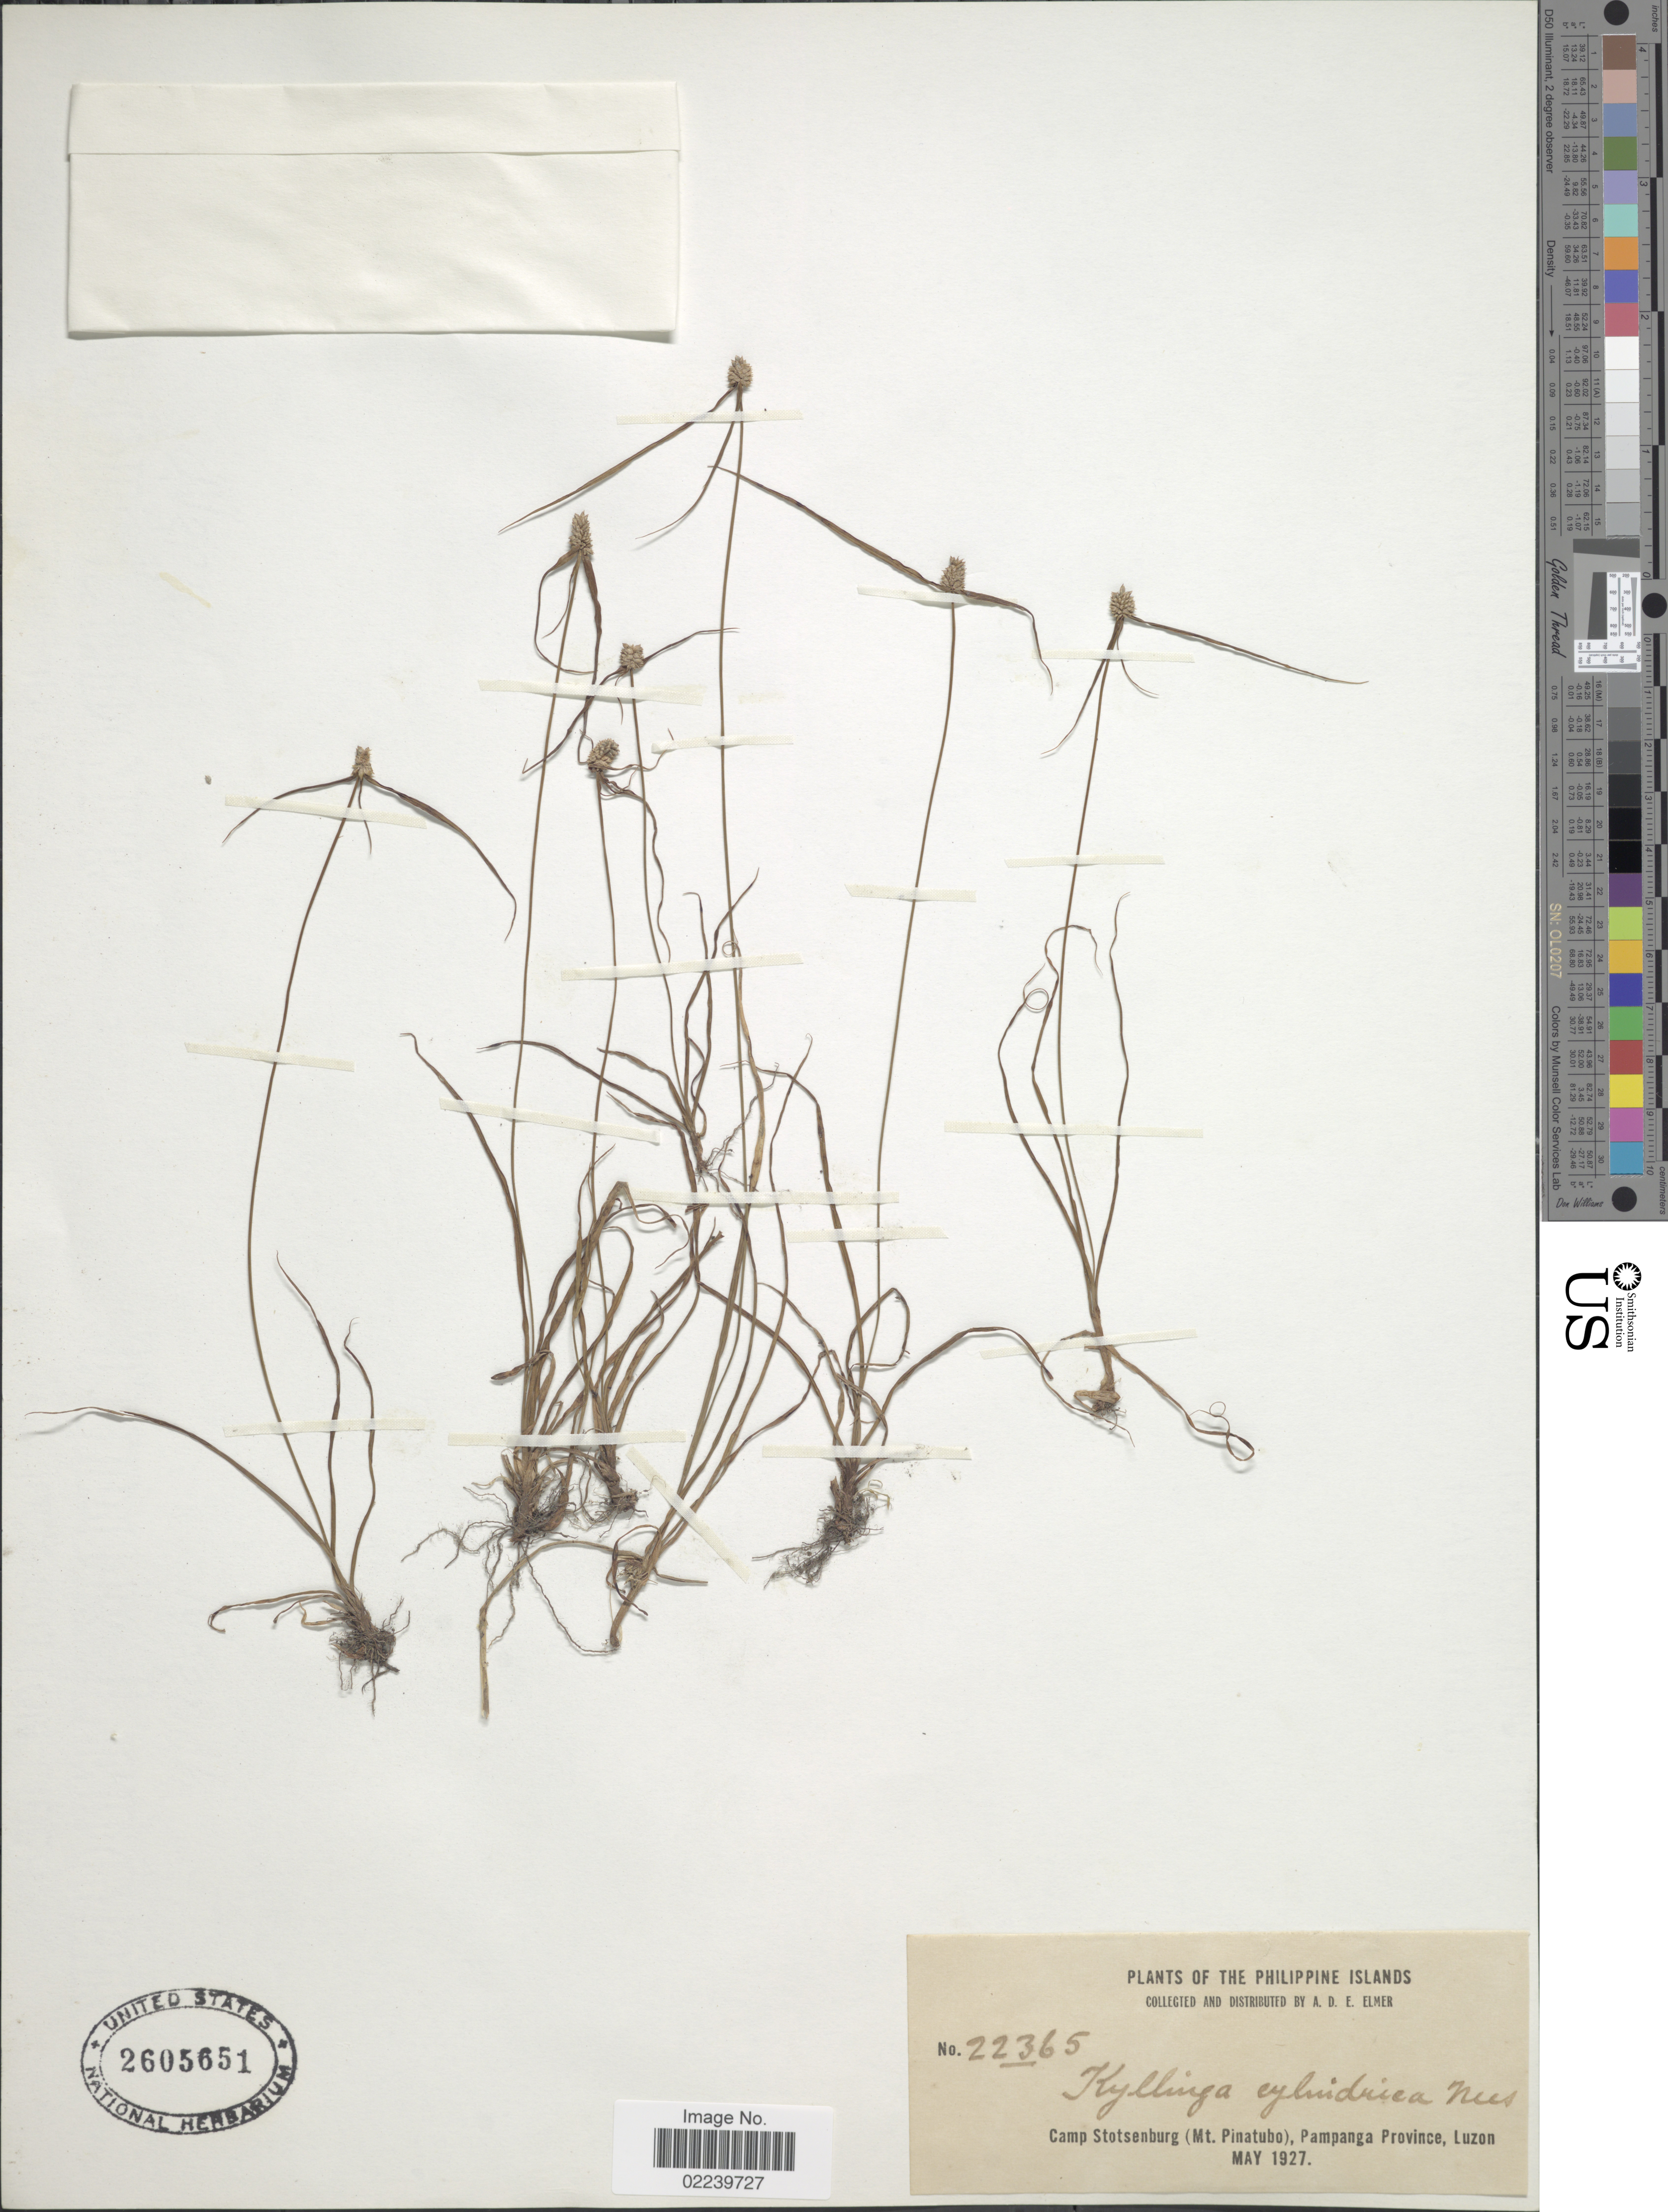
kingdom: Plantae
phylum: Tracheophyta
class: Liliopsida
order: Poales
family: Cyperaceae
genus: Cyperus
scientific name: Cyperus sesquiflorus subsp. cylindricus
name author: (Nees) T. Koyama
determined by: Strong, M. T., (US), Smithsonian Institution - National Museum of Natural History (UNITED STATES)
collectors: A. D. E. Elmer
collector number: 22365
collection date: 1927-05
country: Philippines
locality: Camp Stotsenburg (Mt. Pinatubo, Pampanga Province, Luzon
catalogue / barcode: US 2605651